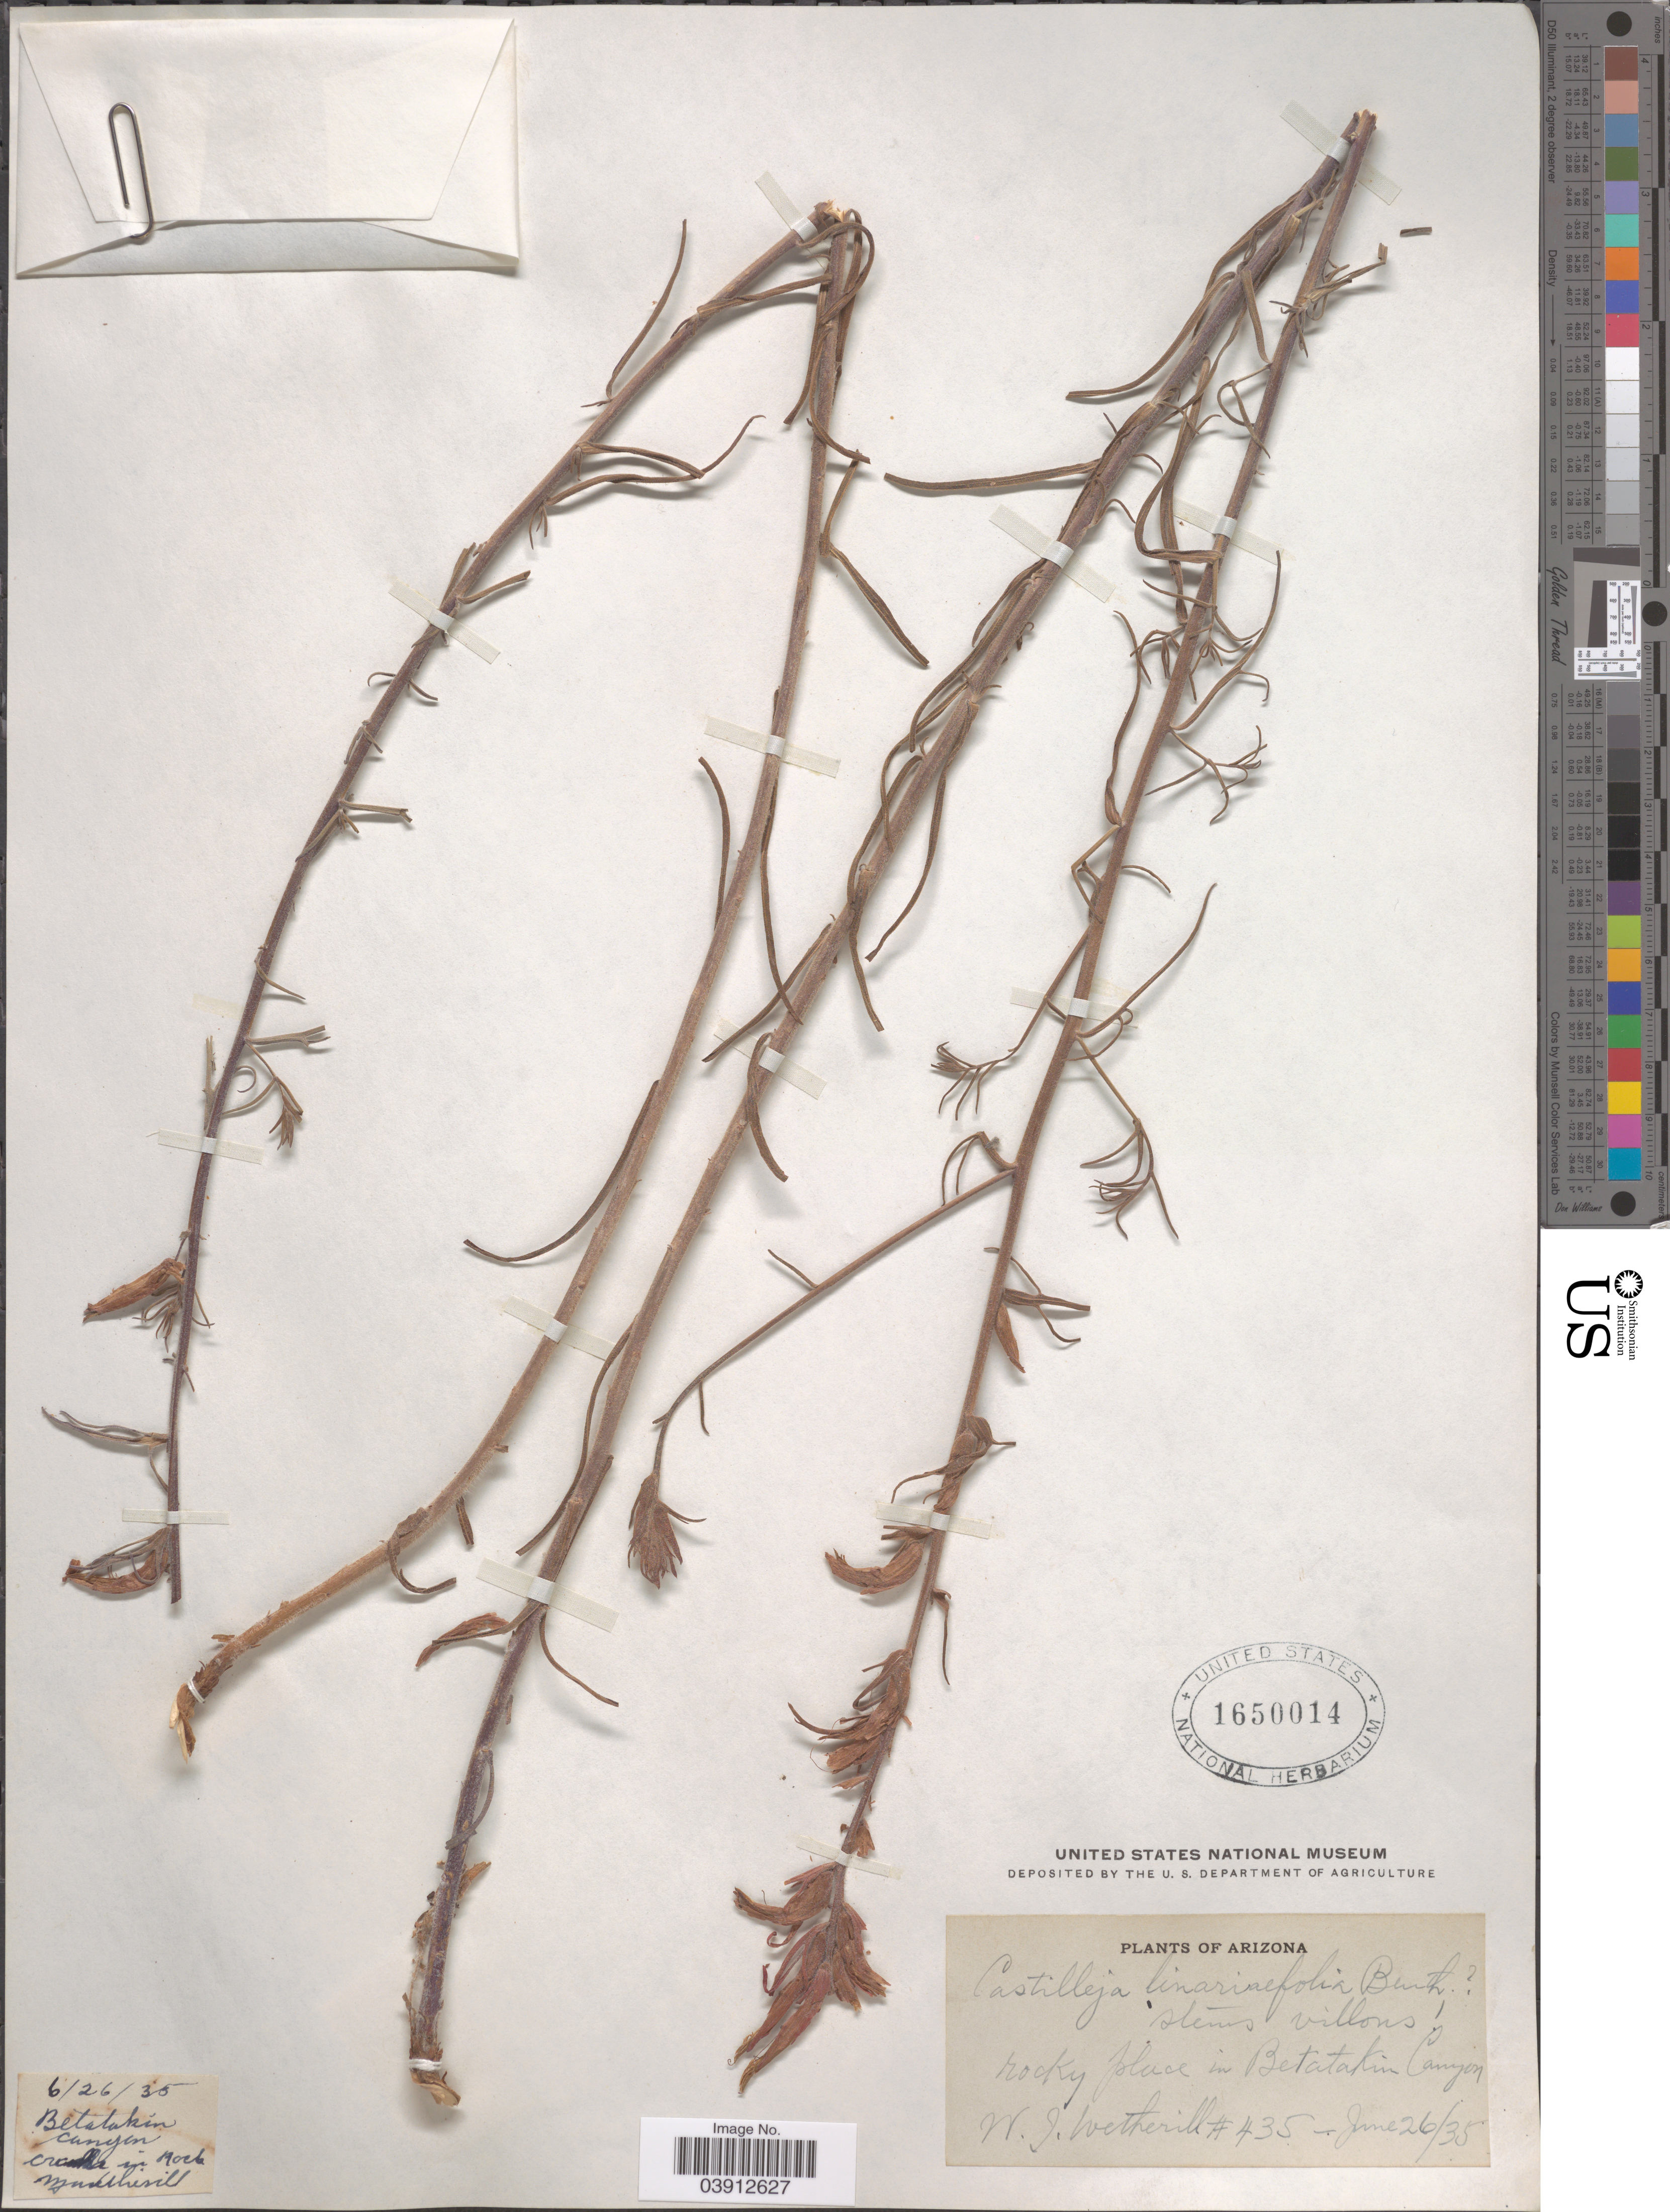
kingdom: Plantae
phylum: Tracheophyta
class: Magnoliopsida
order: Lamiales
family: Orobanchaceae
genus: Castilleja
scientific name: Castilleja linariifolia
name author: Benth.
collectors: M. Wetherill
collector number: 435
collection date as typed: Transcribed d/m/y: 26/6/35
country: United States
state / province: Arizona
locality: Rocky place in Betatakin Canyon.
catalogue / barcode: US 1650014